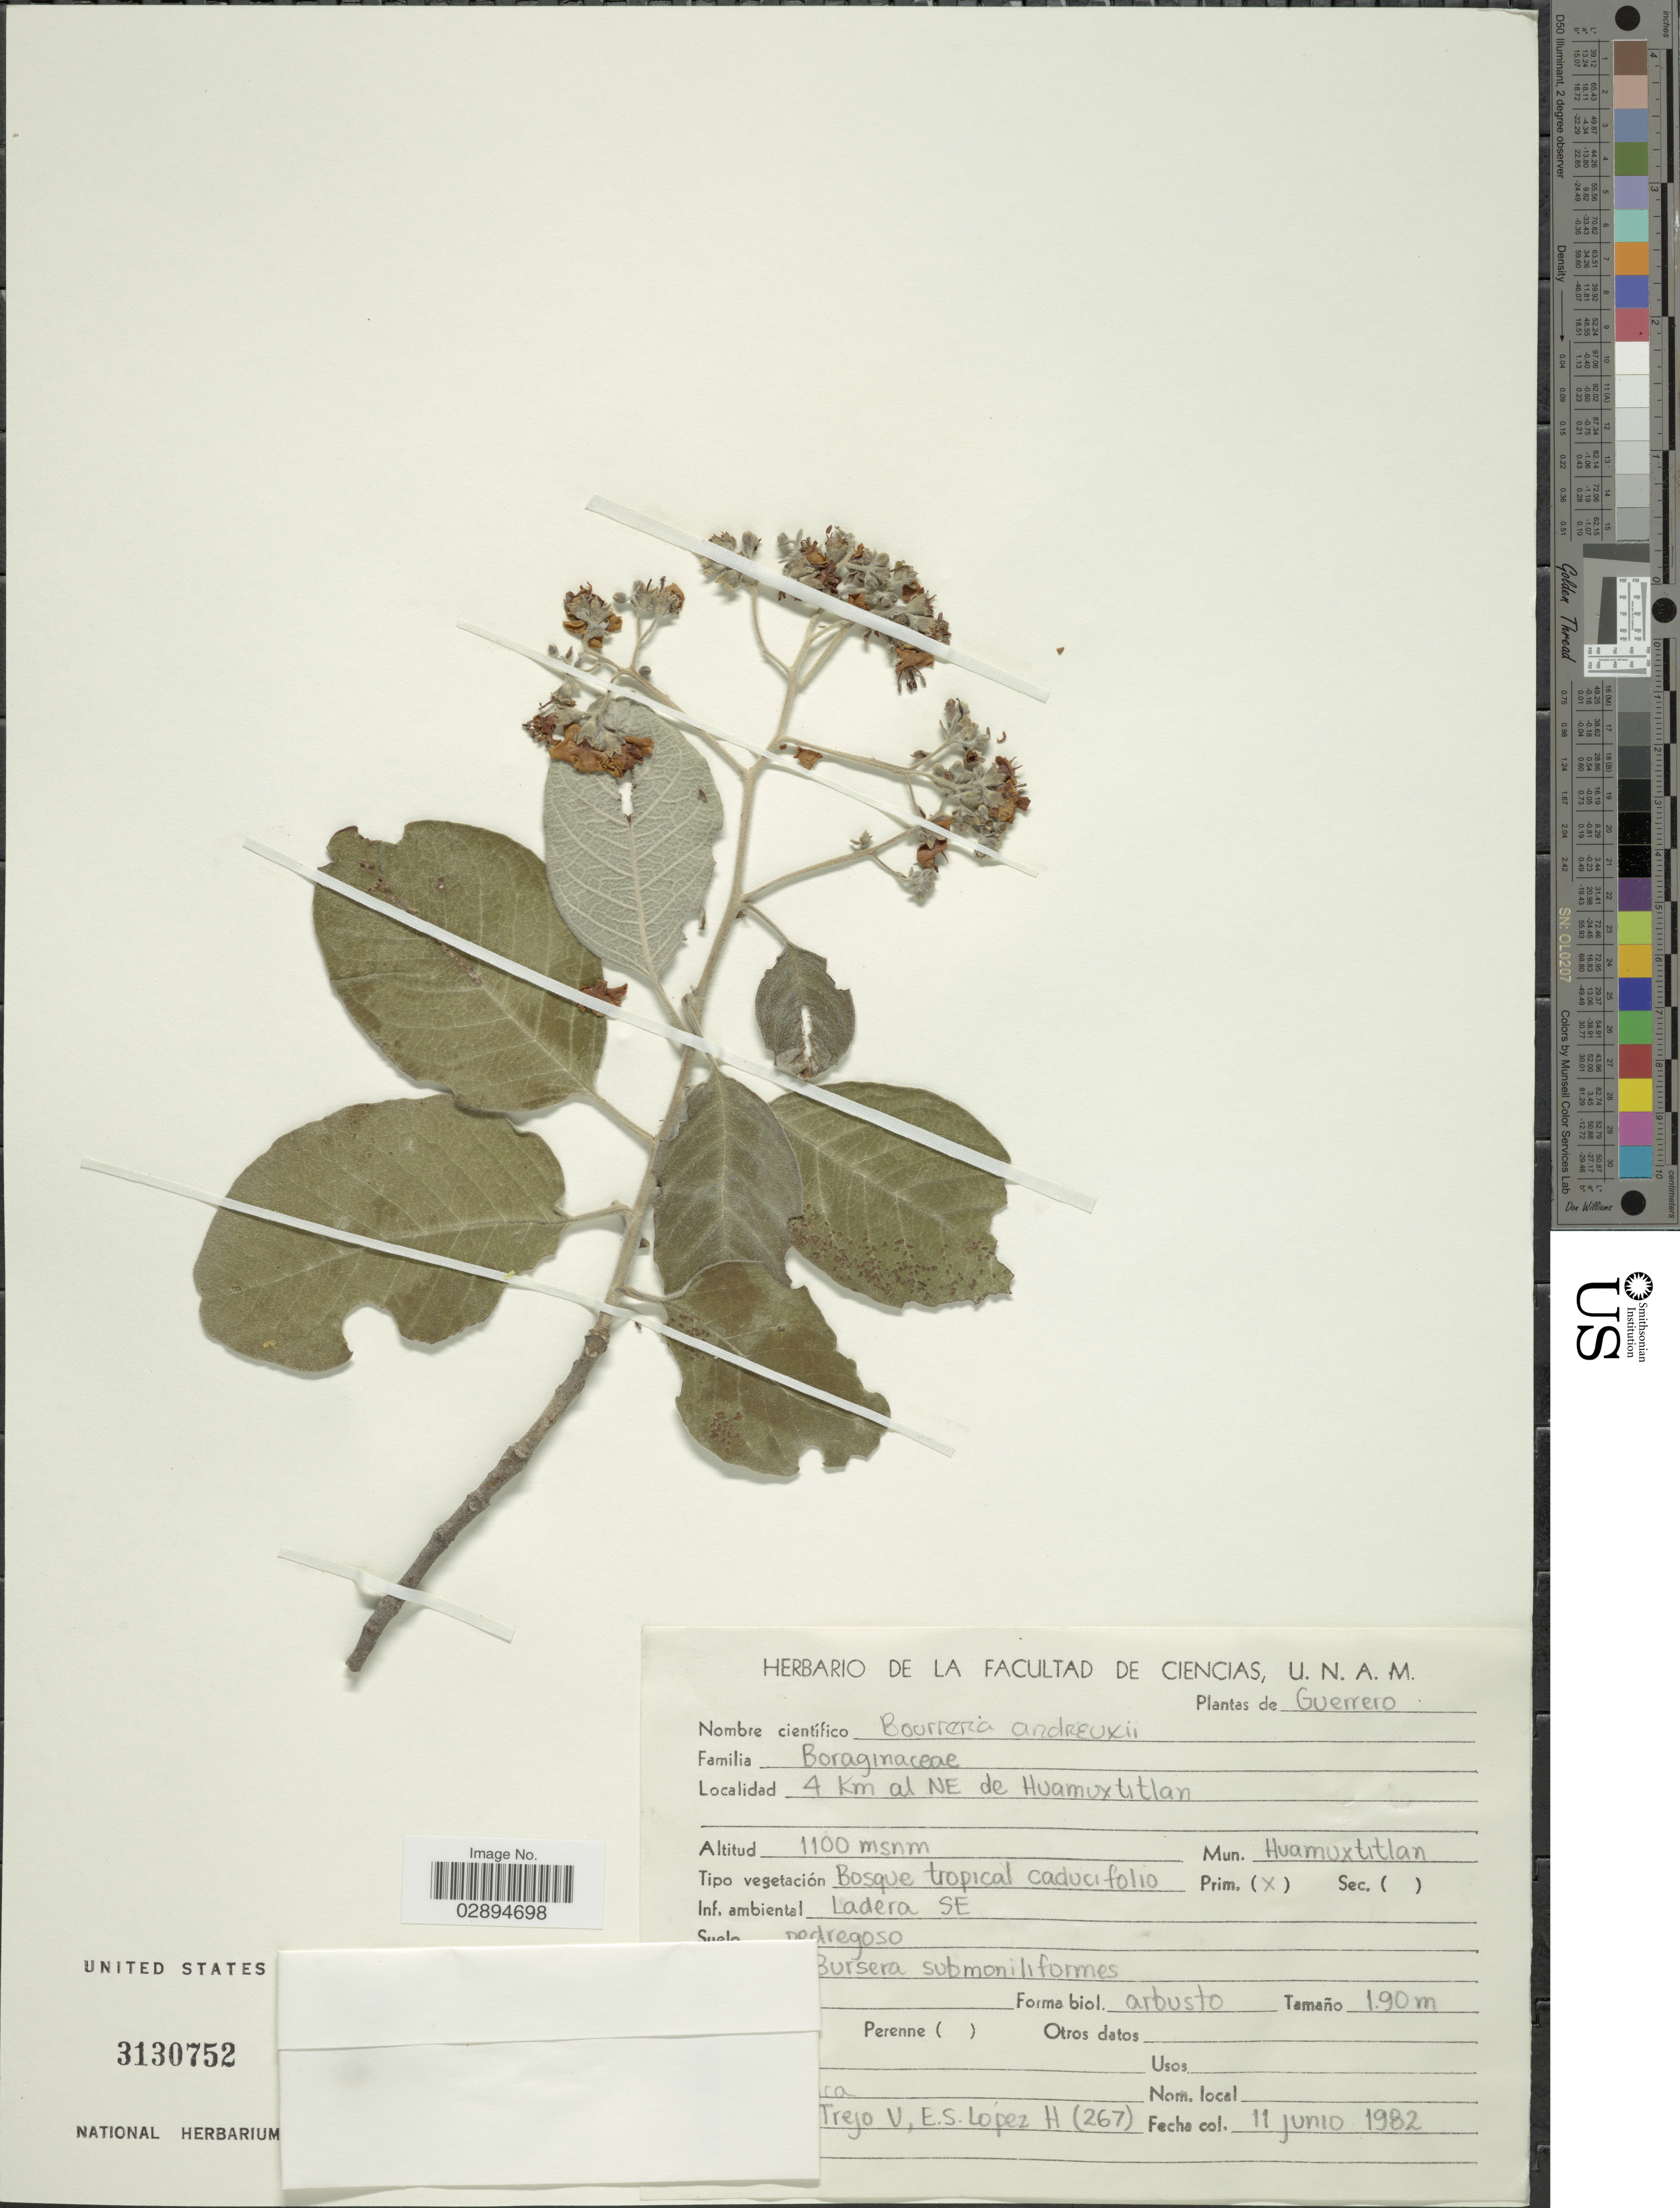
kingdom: Plantae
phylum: Tracheophyta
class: Magnoliopsida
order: Boraginales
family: Ehretiaceae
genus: Bourreria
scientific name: Bourreria andrieuxii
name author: Hemsl.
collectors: R. Trejo V. & E. López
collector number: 267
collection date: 1982-06-11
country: Mexico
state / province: Guerrero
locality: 4 Km al NE de Huamuxtitlan. Mun. Huamuxtitlan.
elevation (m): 1100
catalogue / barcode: US 3130752